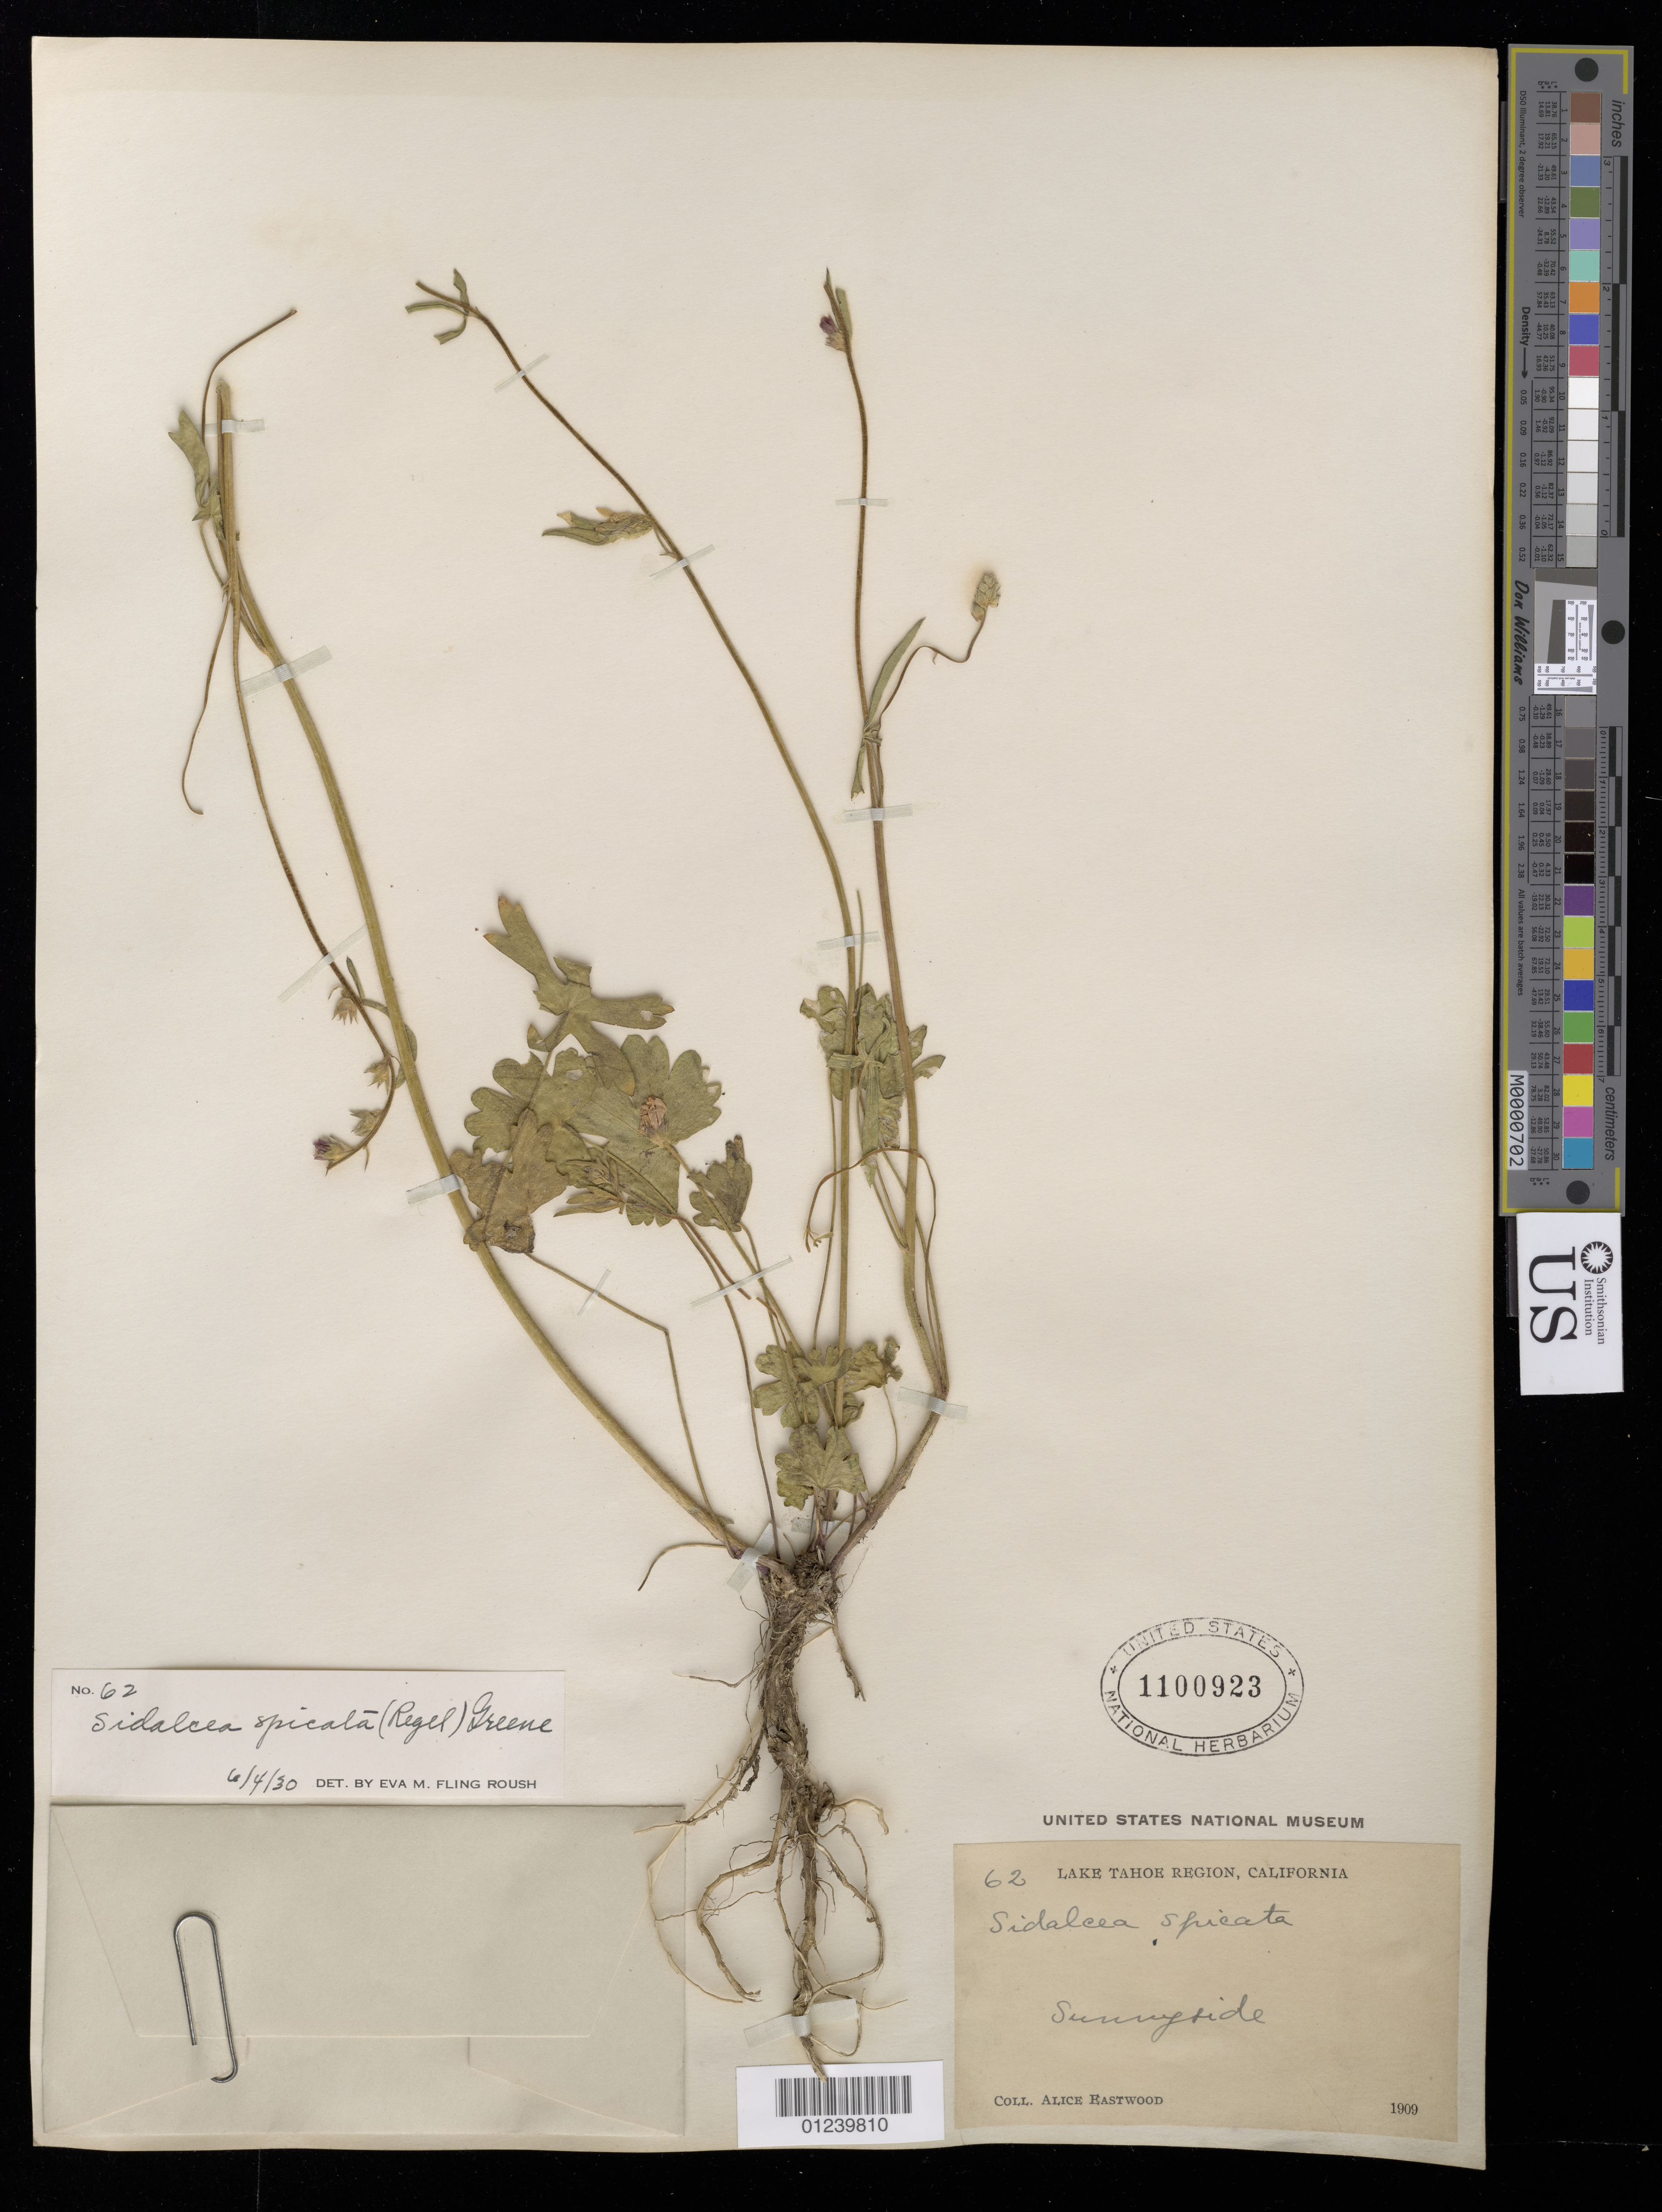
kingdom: Plantae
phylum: Tracheophyta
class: Magnoliopsida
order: Malvales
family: Malvaceae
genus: Sidalcea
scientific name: Sidalcea oregana subsp. spicata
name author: (Nutt. ex Torr. & A. Gray) A. Gray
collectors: A. Eastwood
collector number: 62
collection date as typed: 1909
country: United States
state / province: California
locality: Lake Tahoe Region.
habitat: Sunny side.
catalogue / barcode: US 1100923